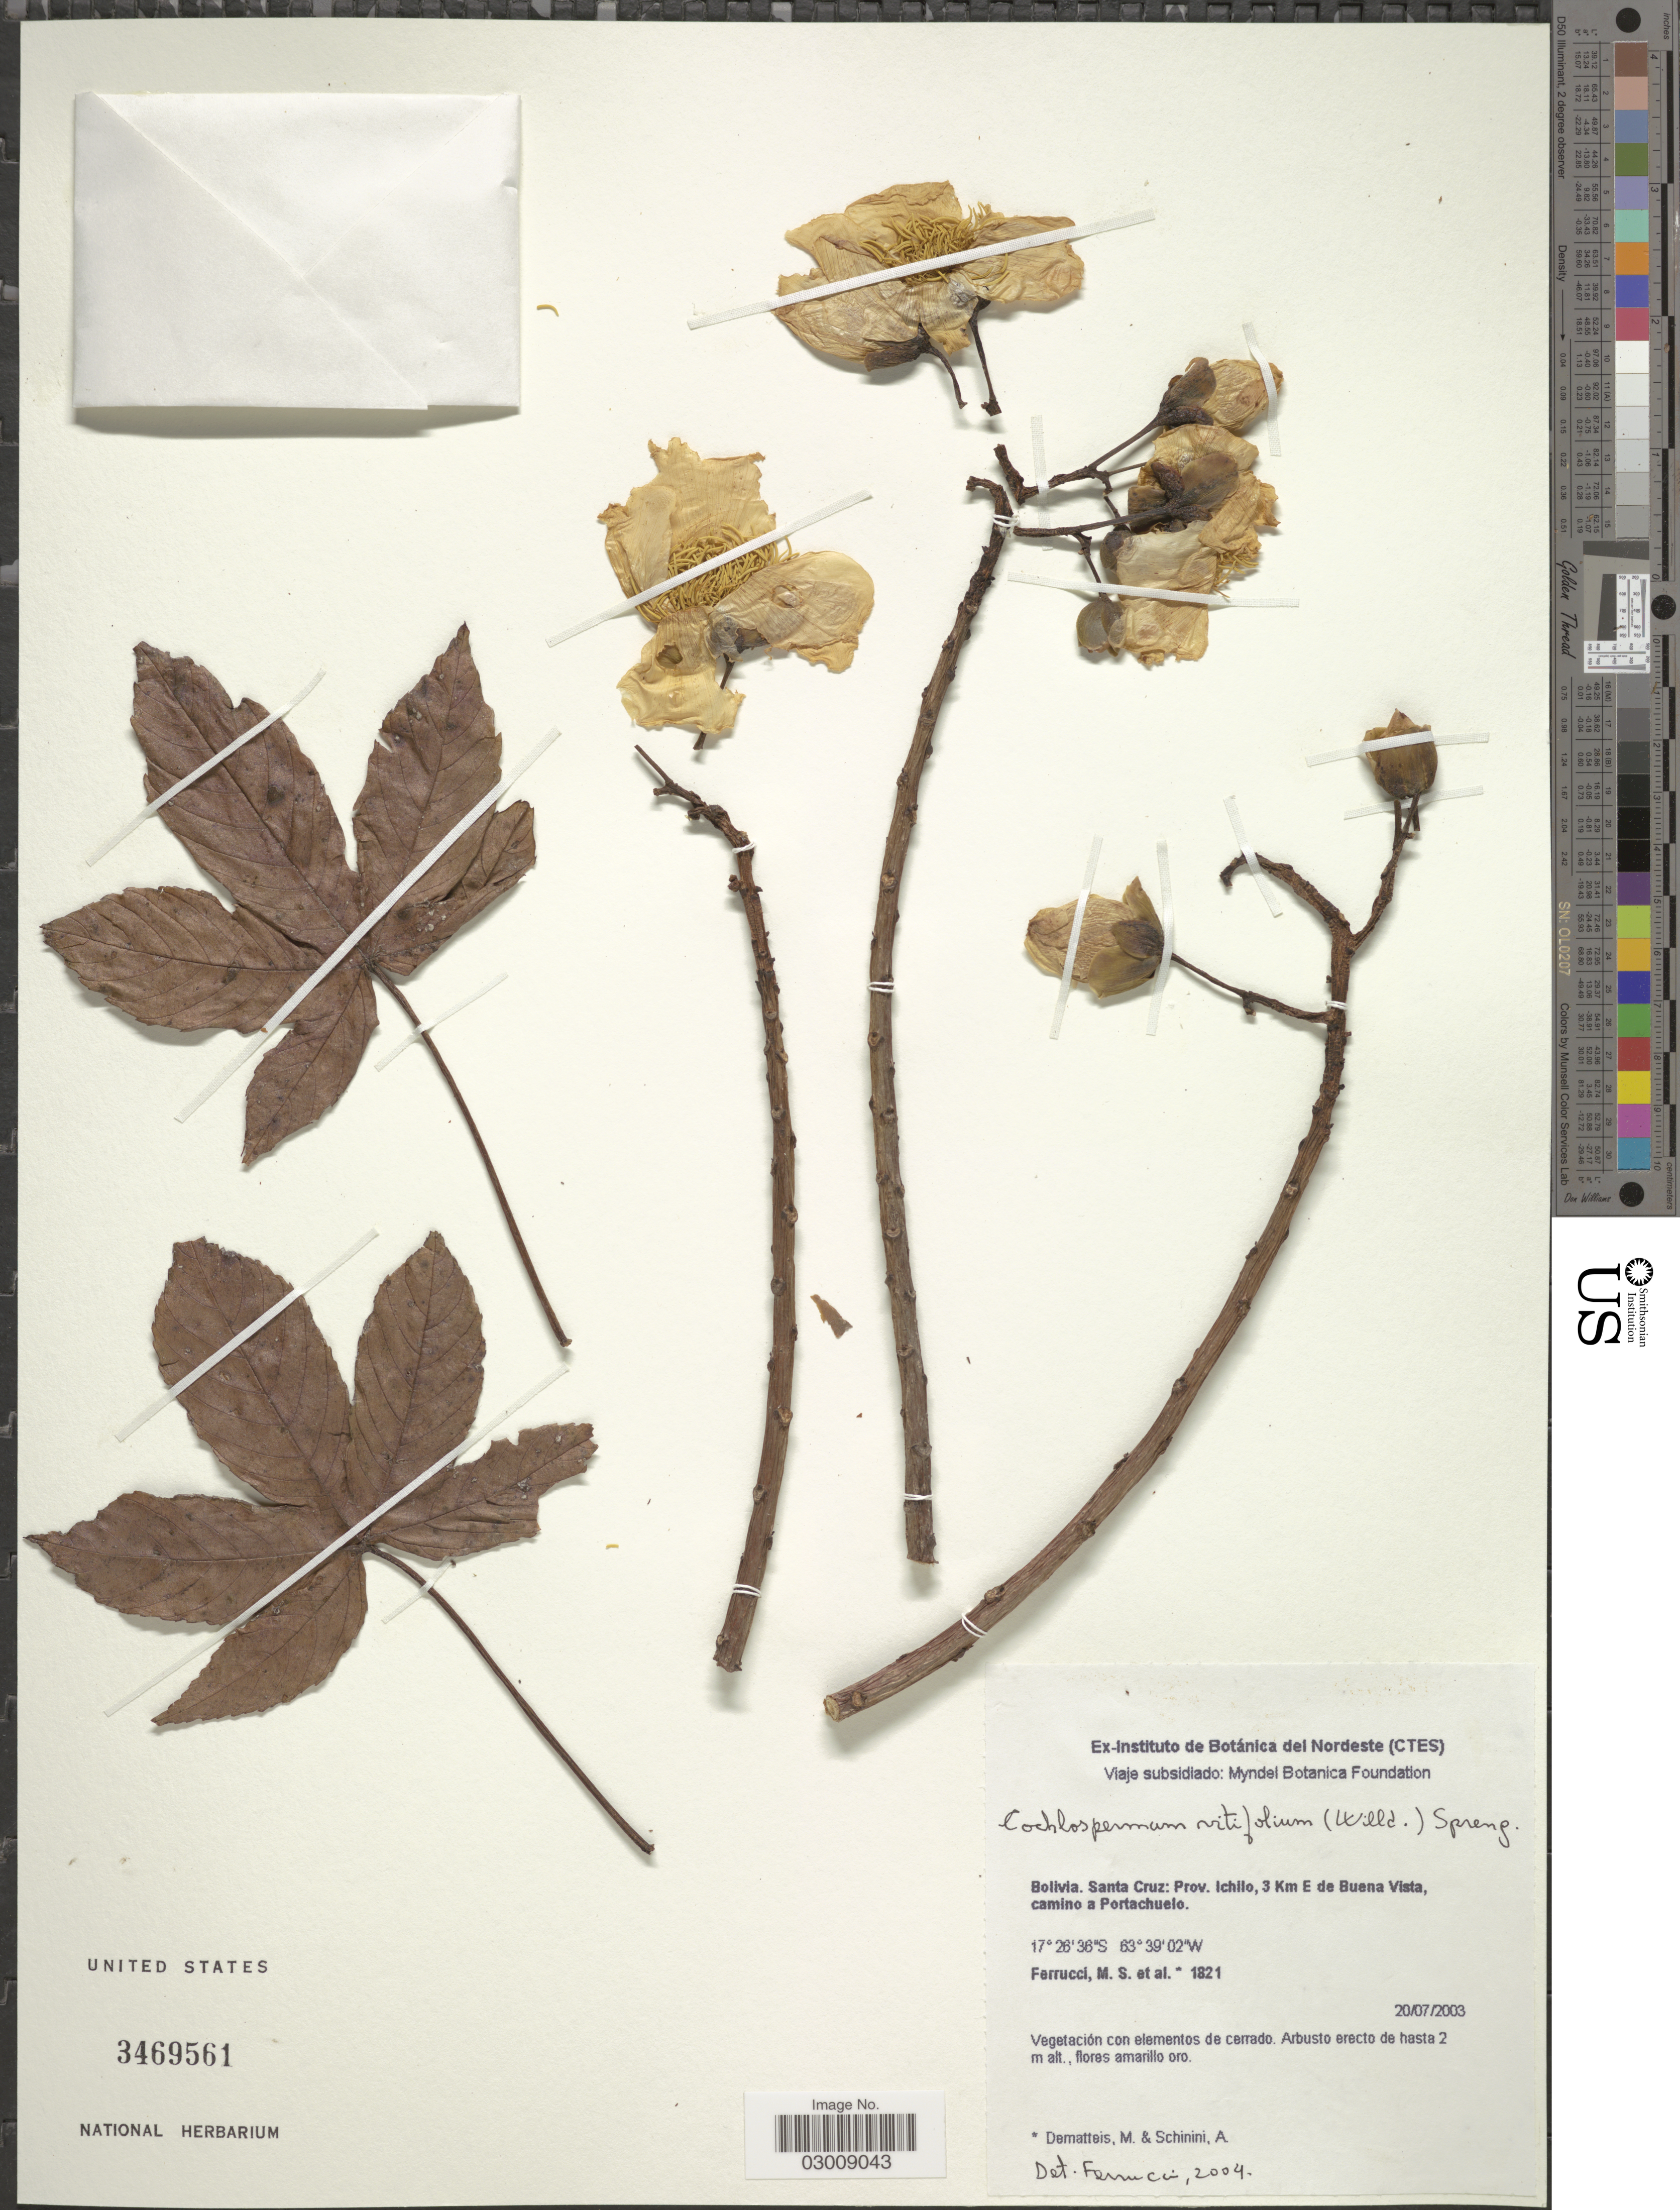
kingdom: Plantae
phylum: Tracheophyta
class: Magnoliopsida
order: Malvales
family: Cochlospermaceae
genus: Cochlospermum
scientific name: Cochlospermum vitifolium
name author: (Willd.) Spreng.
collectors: M. S. Ferrucci & A. Schinini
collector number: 1821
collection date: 2003-07-20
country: Bolivia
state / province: Santa Cruz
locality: Prov. Ichilo, 3 Km E de Buena Vista, camino a Portachuelo.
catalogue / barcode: US 3469561